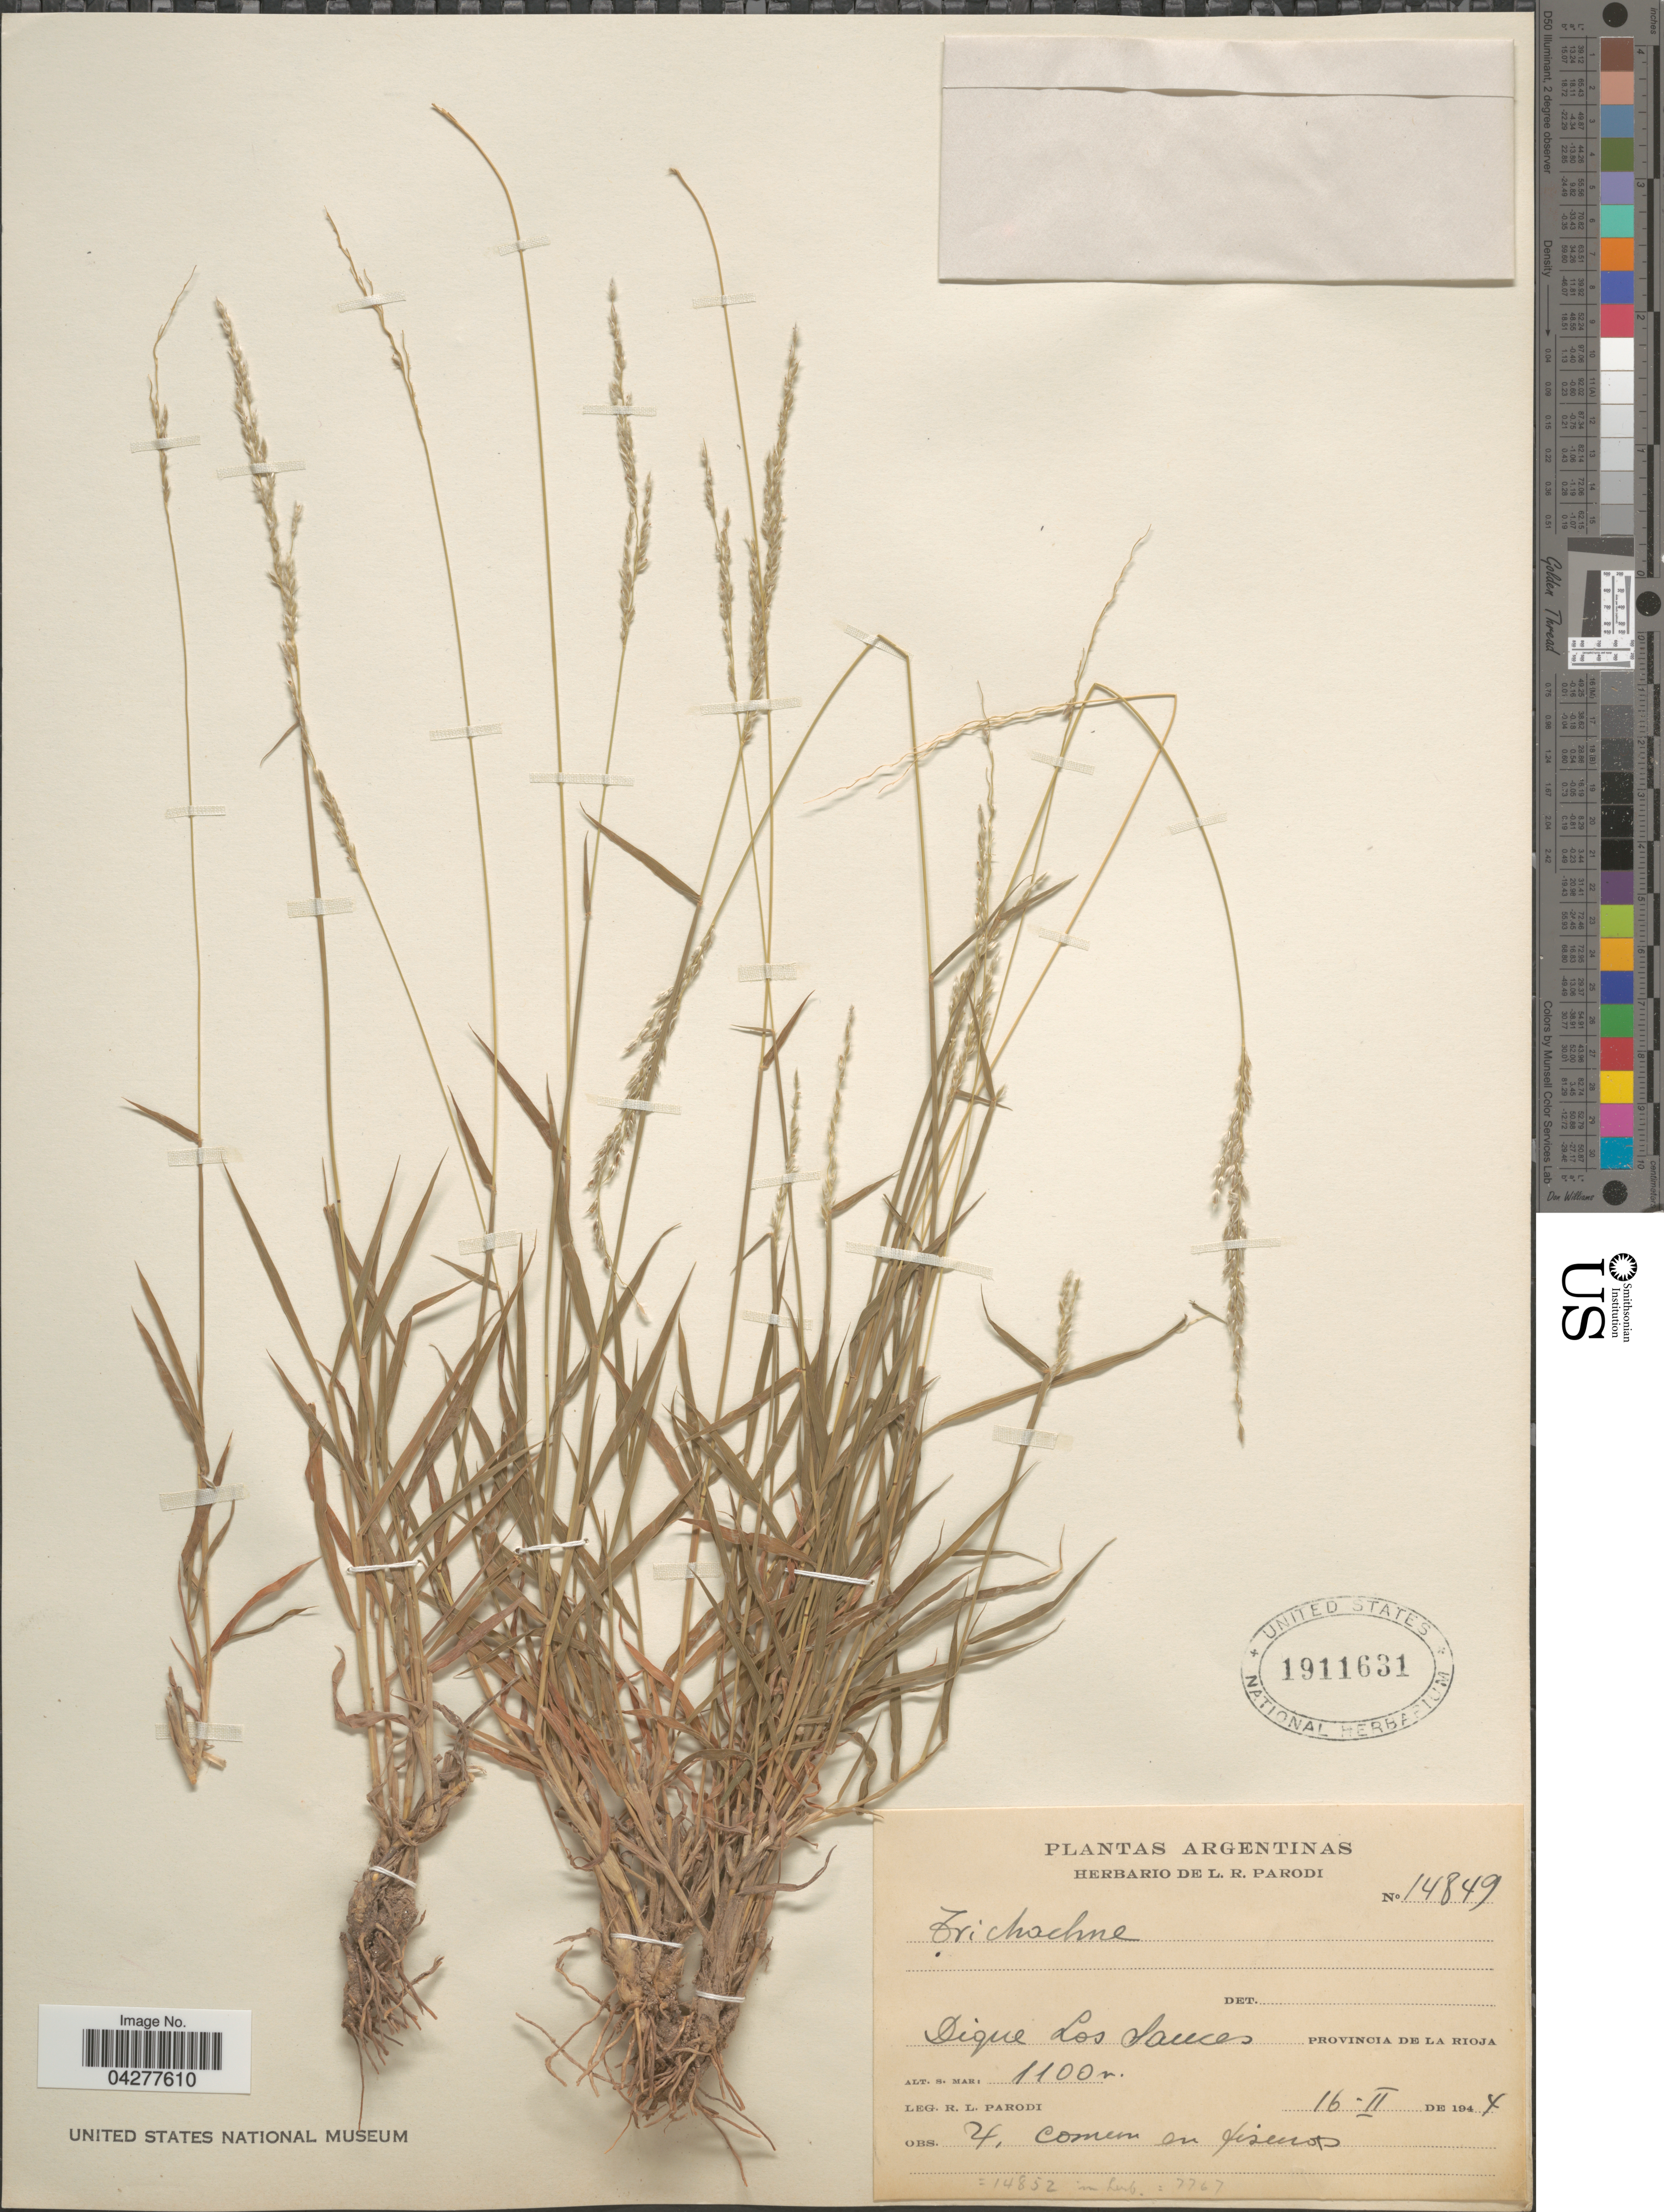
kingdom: Plantae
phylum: Tracheophyta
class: Liliopsida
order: Poales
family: Poaceae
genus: Digitaria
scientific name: Digitaria sp.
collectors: L. R. Parodi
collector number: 14849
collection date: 1944-02-16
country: Argentina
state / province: La Rioja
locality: Dique Los Sauces.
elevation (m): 1100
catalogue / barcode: US 1911631